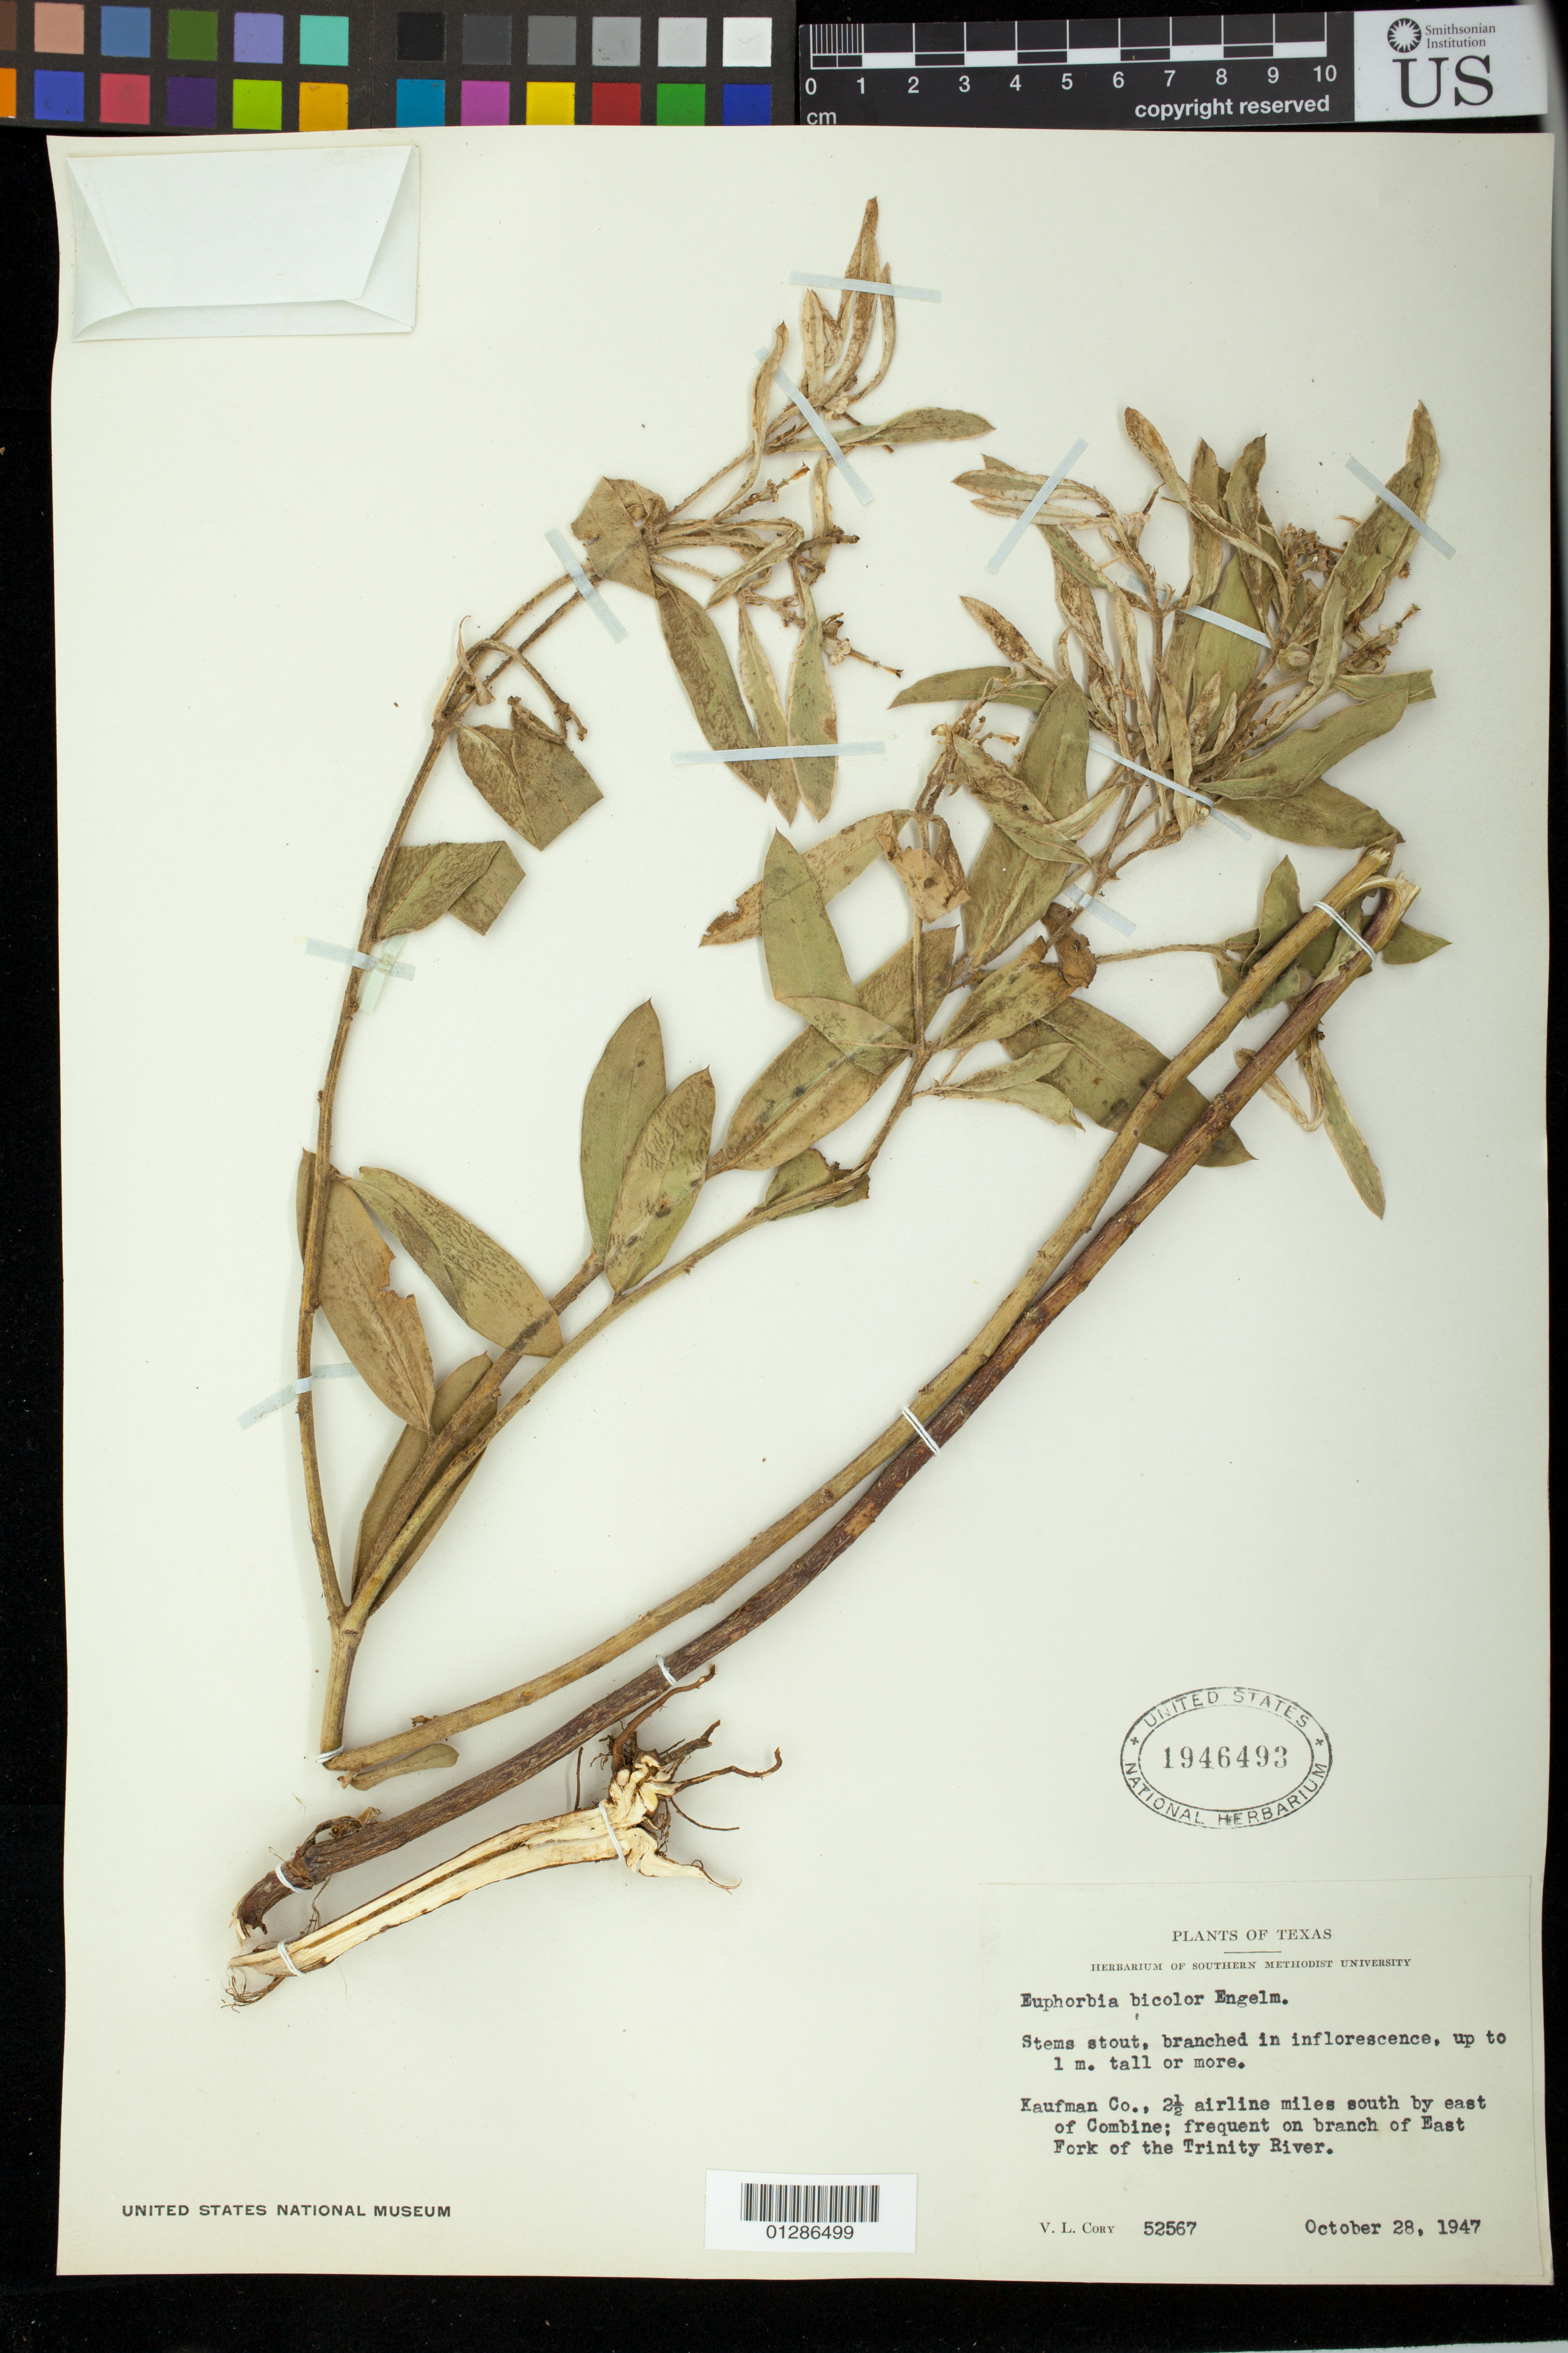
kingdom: Plantae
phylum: Tracheophyta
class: Magnoliopsida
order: Malpighiales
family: Euphorbiaceae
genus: Euphorbia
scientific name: Euphorbia bicolor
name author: Engelm. & A. Gray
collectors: V. Cory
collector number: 52567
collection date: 1947-10-28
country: United States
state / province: Texas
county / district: Kaufman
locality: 2.5 airline miles south east of Combine; frequent on branch of East Fork of the Trinity River.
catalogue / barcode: US 1946493